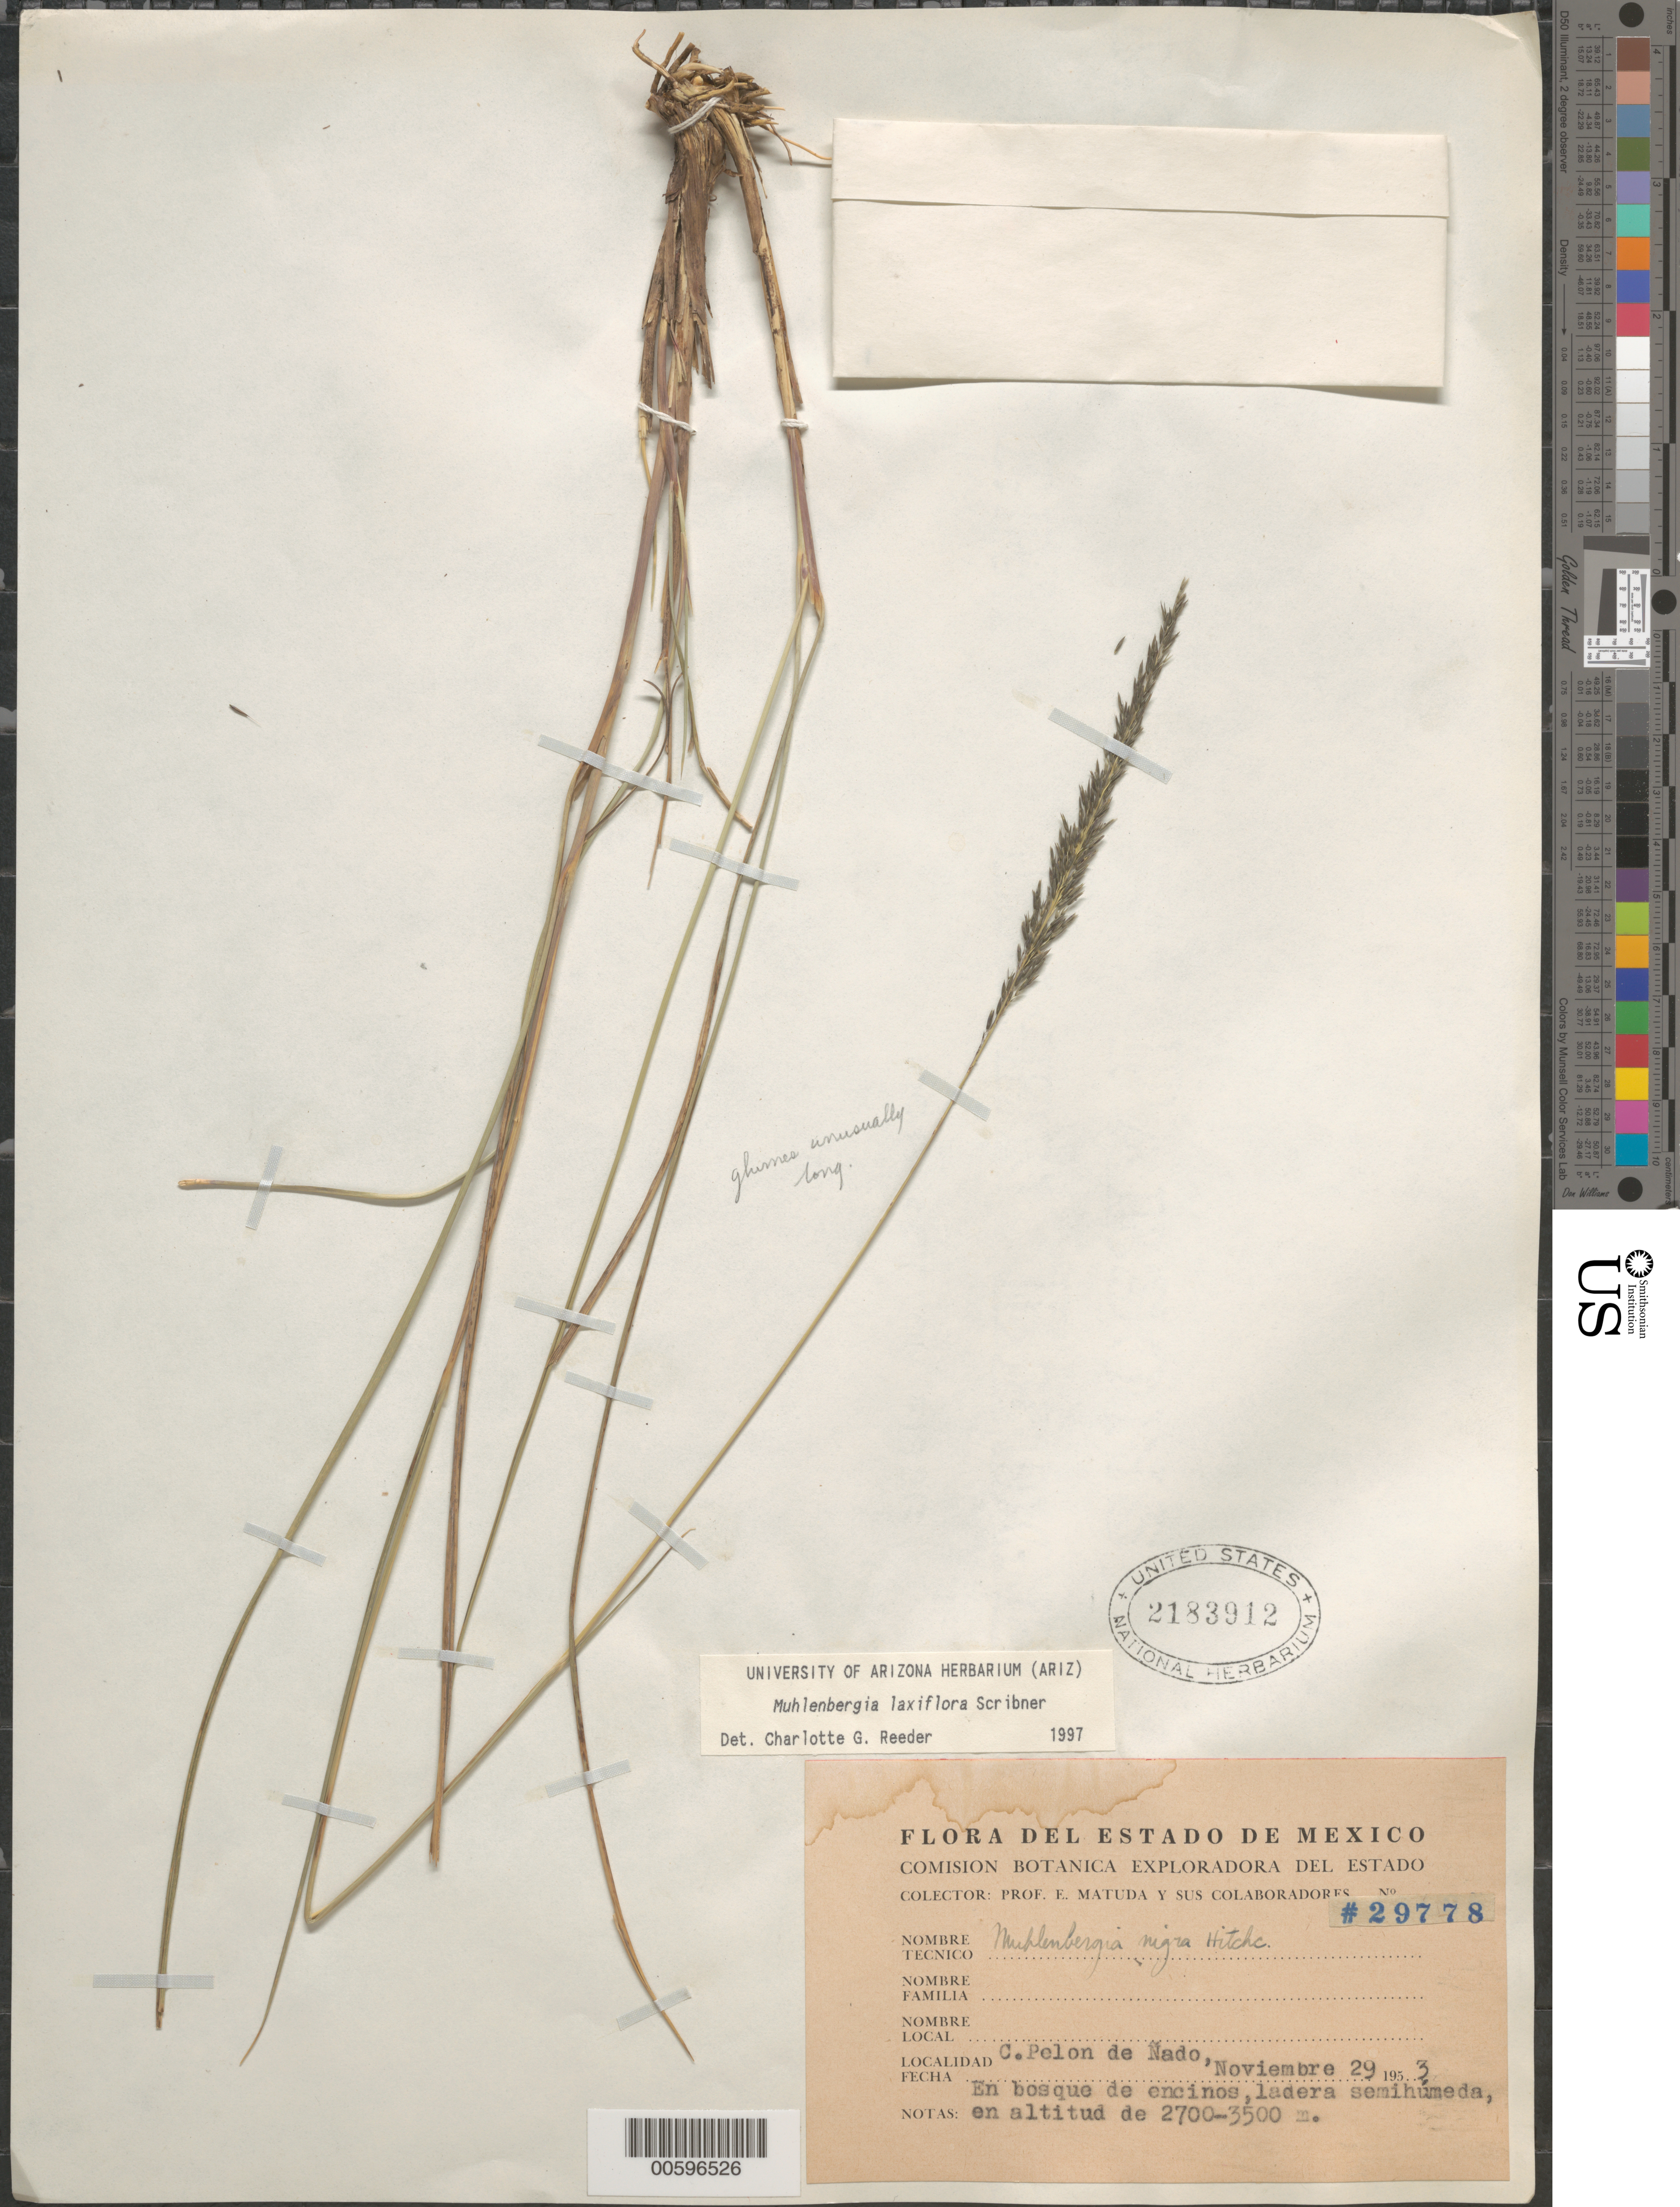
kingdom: Plantae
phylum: Tracheophyta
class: Liliopsida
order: Poales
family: Poaceae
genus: Muhlenbergia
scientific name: Muhlenbergia laxiflora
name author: Scribn.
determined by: Reeder, C. G., (ARIZ)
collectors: E. Matuda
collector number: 29778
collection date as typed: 29 Nov 1953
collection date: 1953-11-29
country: Mexico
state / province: México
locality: C. Pelon de Nado, En bosque de encinos, ladera semihúmeda.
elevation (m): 2700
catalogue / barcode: US 2183912